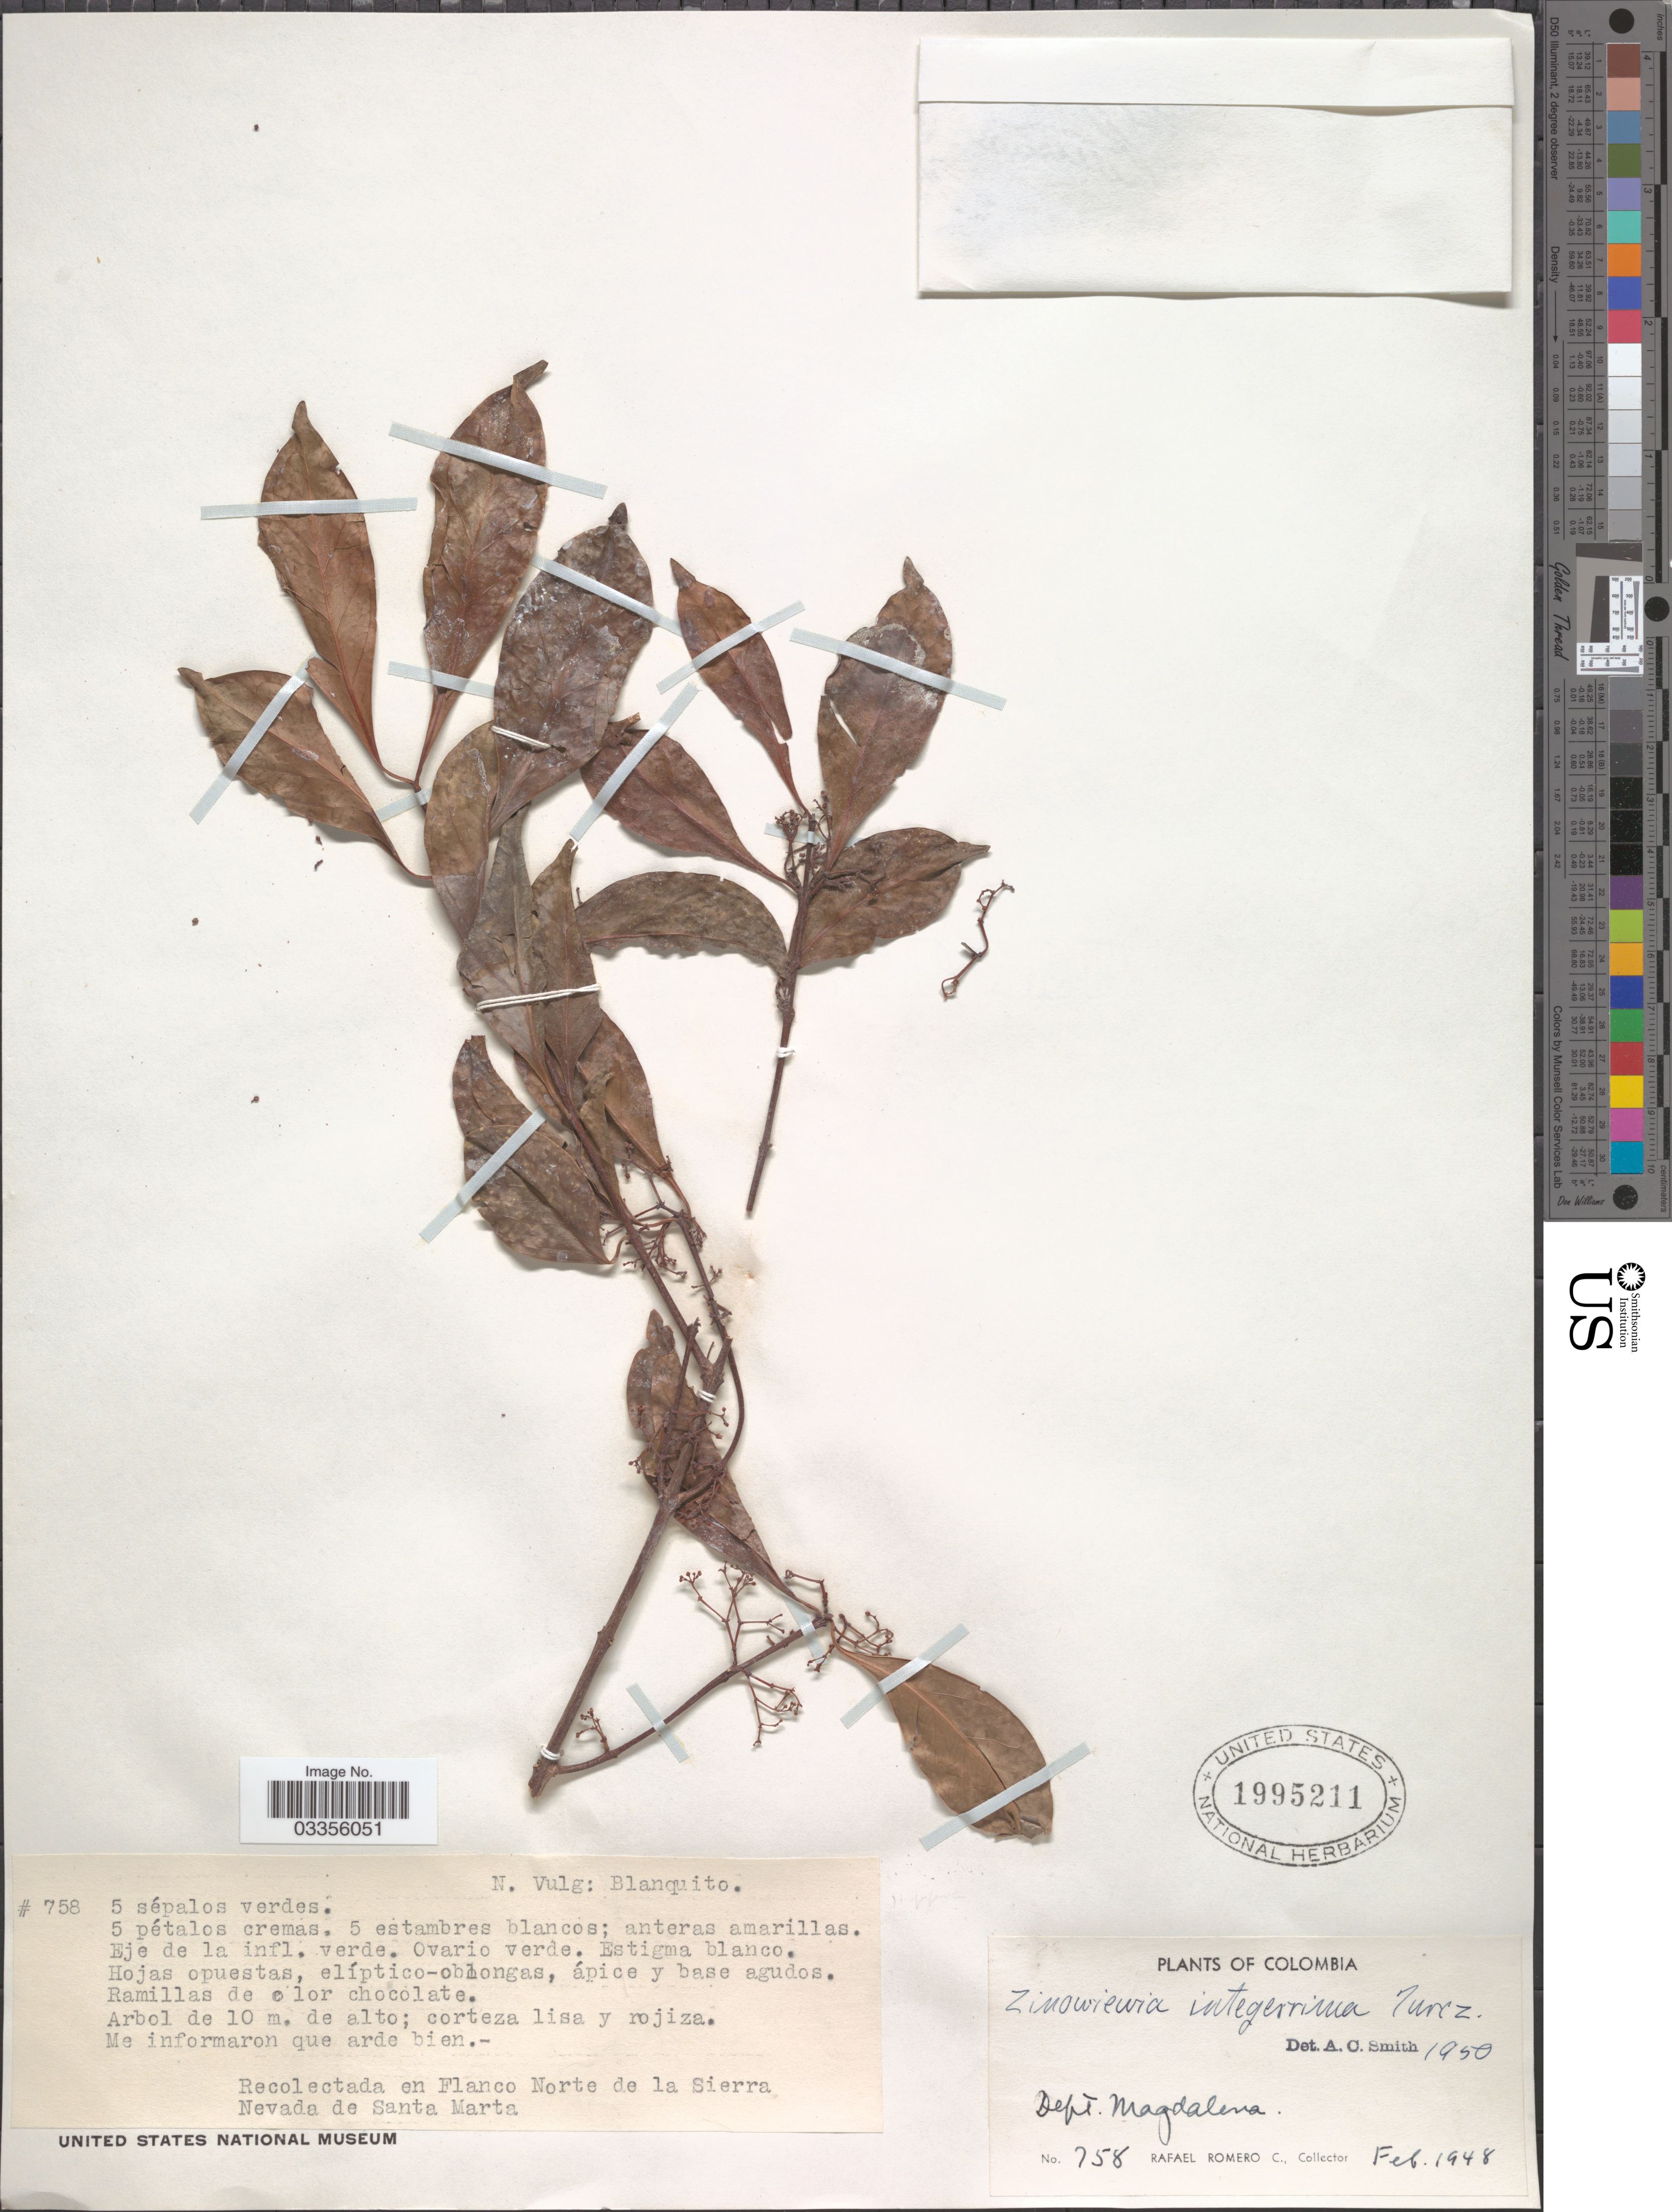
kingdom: Plantae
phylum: Tracheophyta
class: Magnoliopsida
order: Celastrales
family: Celastraceae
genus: Zinowiewia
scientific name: Zinowiewia integerrima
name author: (Turcz.) Turcz.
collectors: R. Romero Castañeda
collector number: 758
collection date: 1948-02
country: Colombia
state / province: Magdalena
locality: Dept. Magdalena. En Flanco Norte de la Sierra Nevada de Santa Marta,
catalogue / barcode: US 1995211